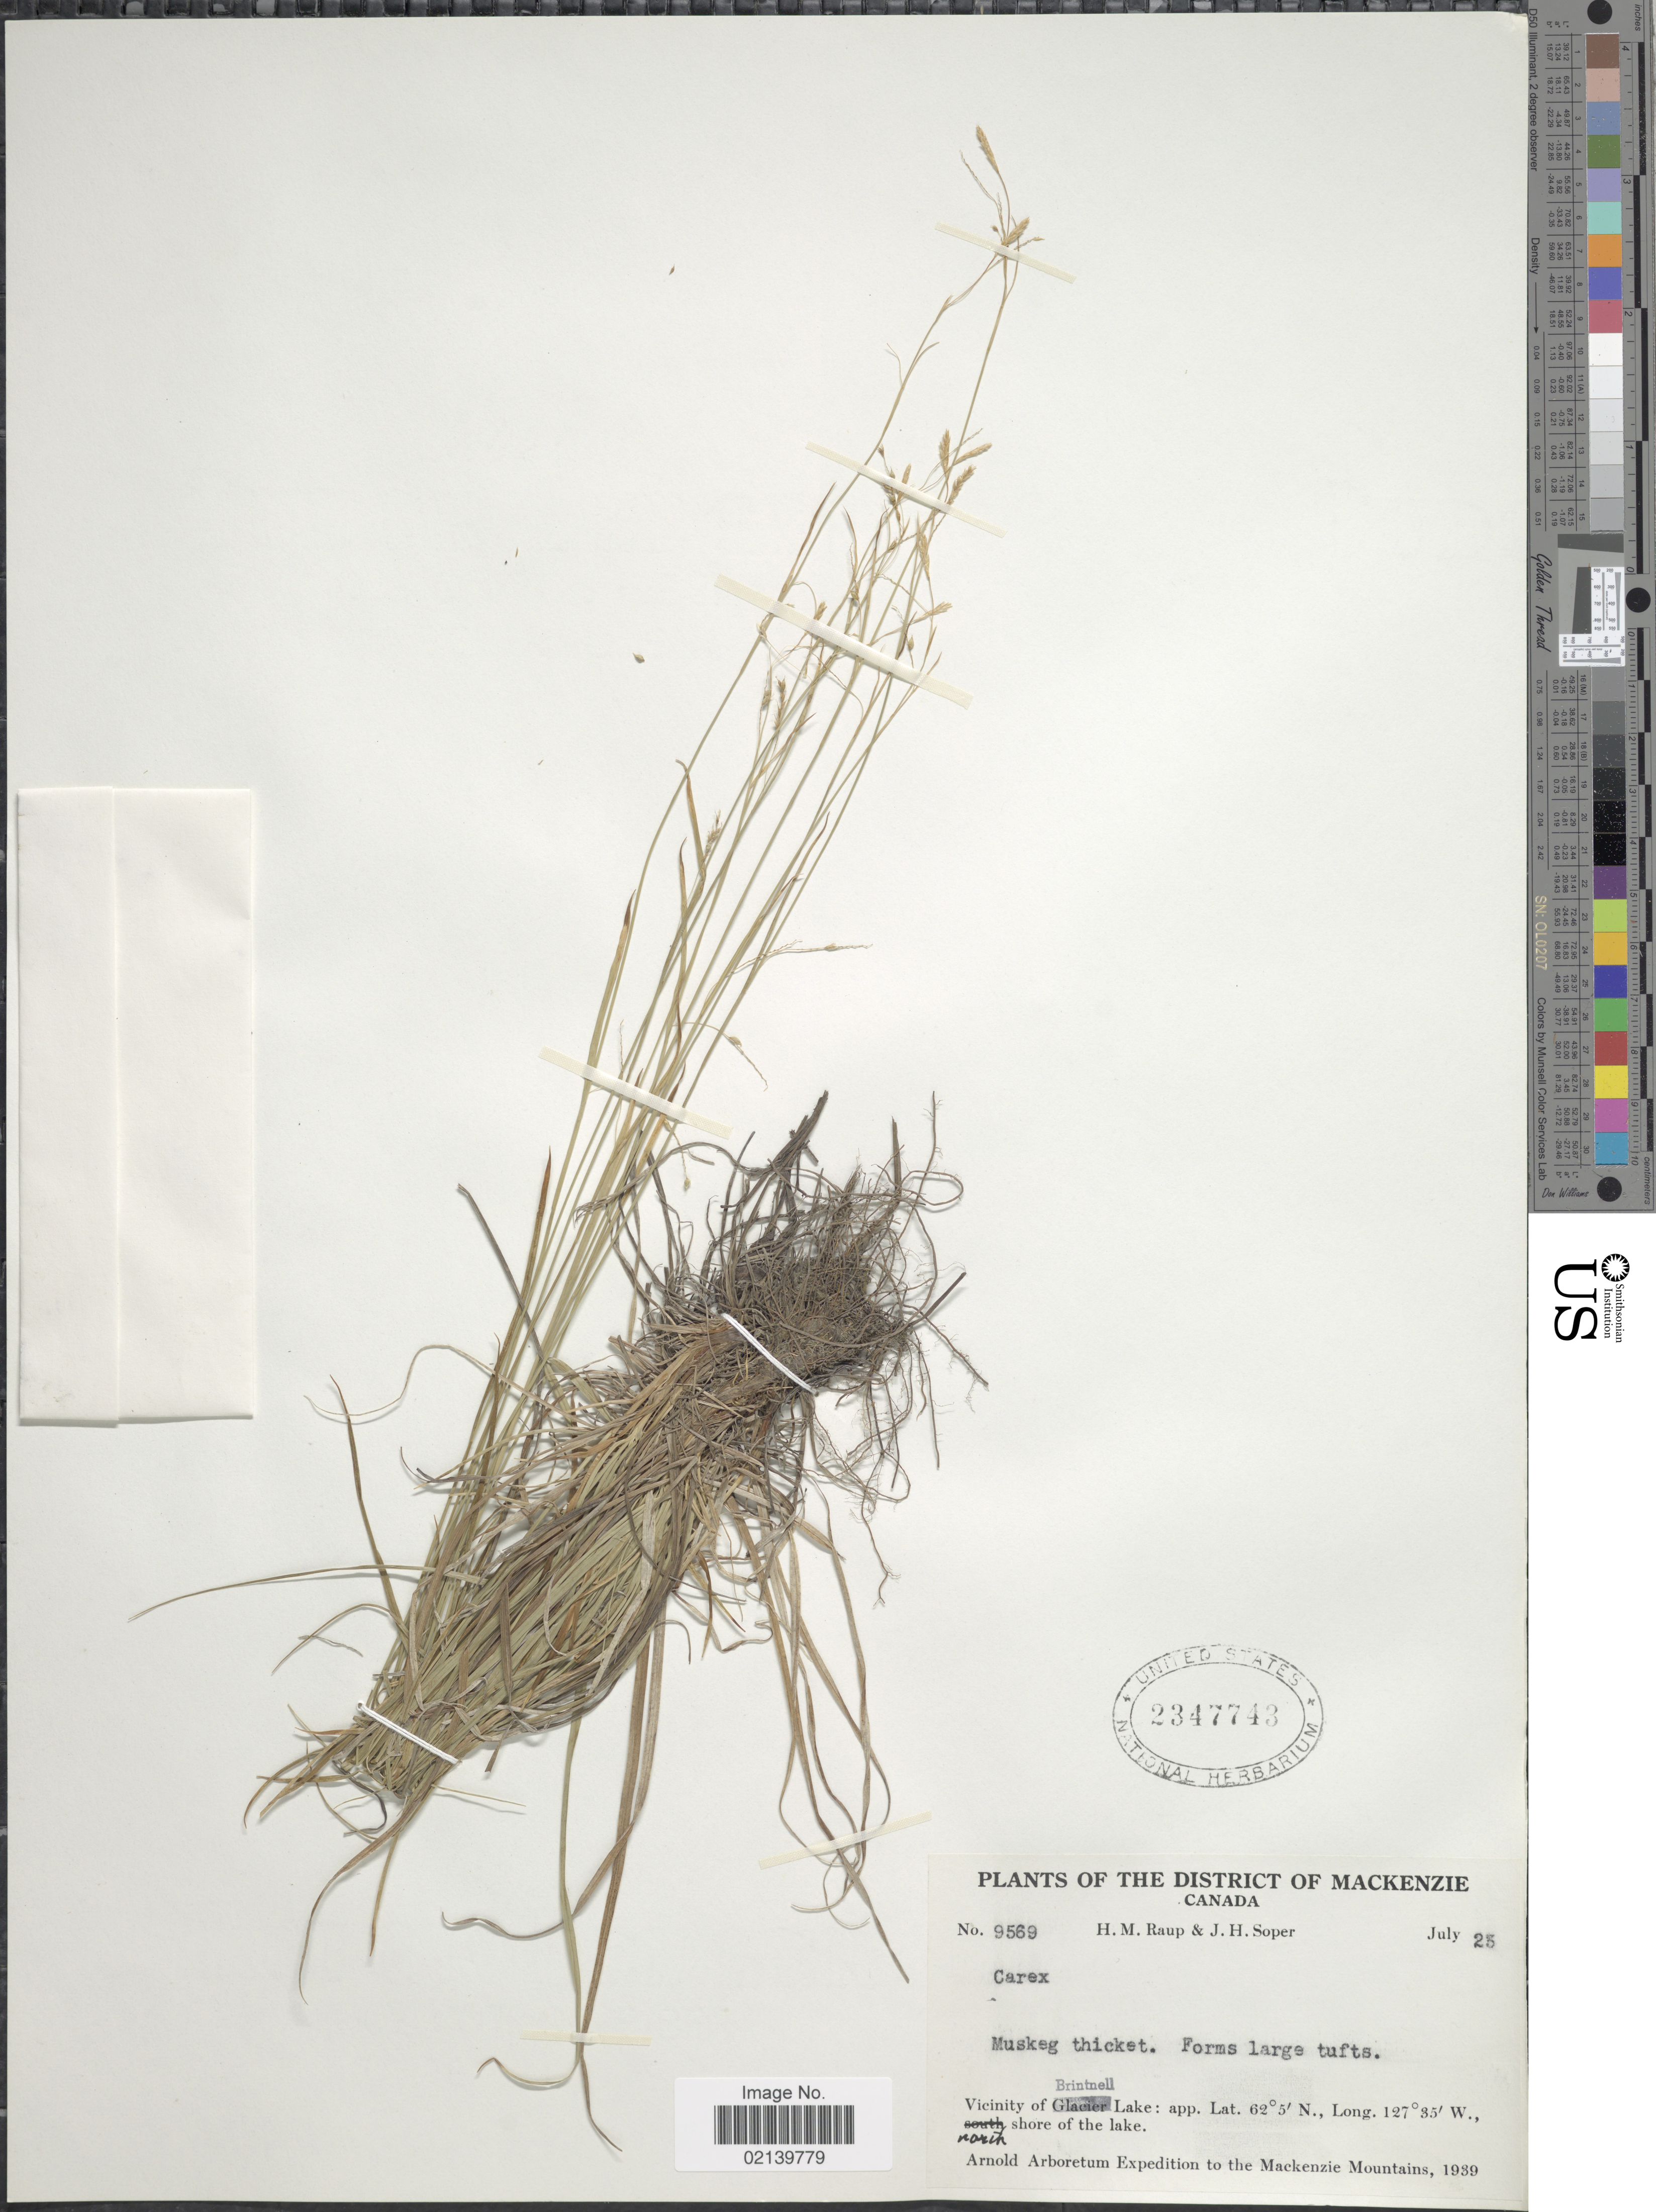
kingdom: Plantae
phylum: Tracheophyta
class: Liliopsida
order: Poales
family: Cyperaceae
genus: Carex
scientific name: Carex williamsii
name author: Britton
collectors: H. Raup & J. H. Soper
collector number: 9569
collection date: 1939-07-25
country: Canada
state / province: British Columbia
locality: Muskeg thicket. District of Mackenzie, Canada. Vicinity of Brintnell Lake. North shore of the lake.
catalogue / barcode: US 2347743